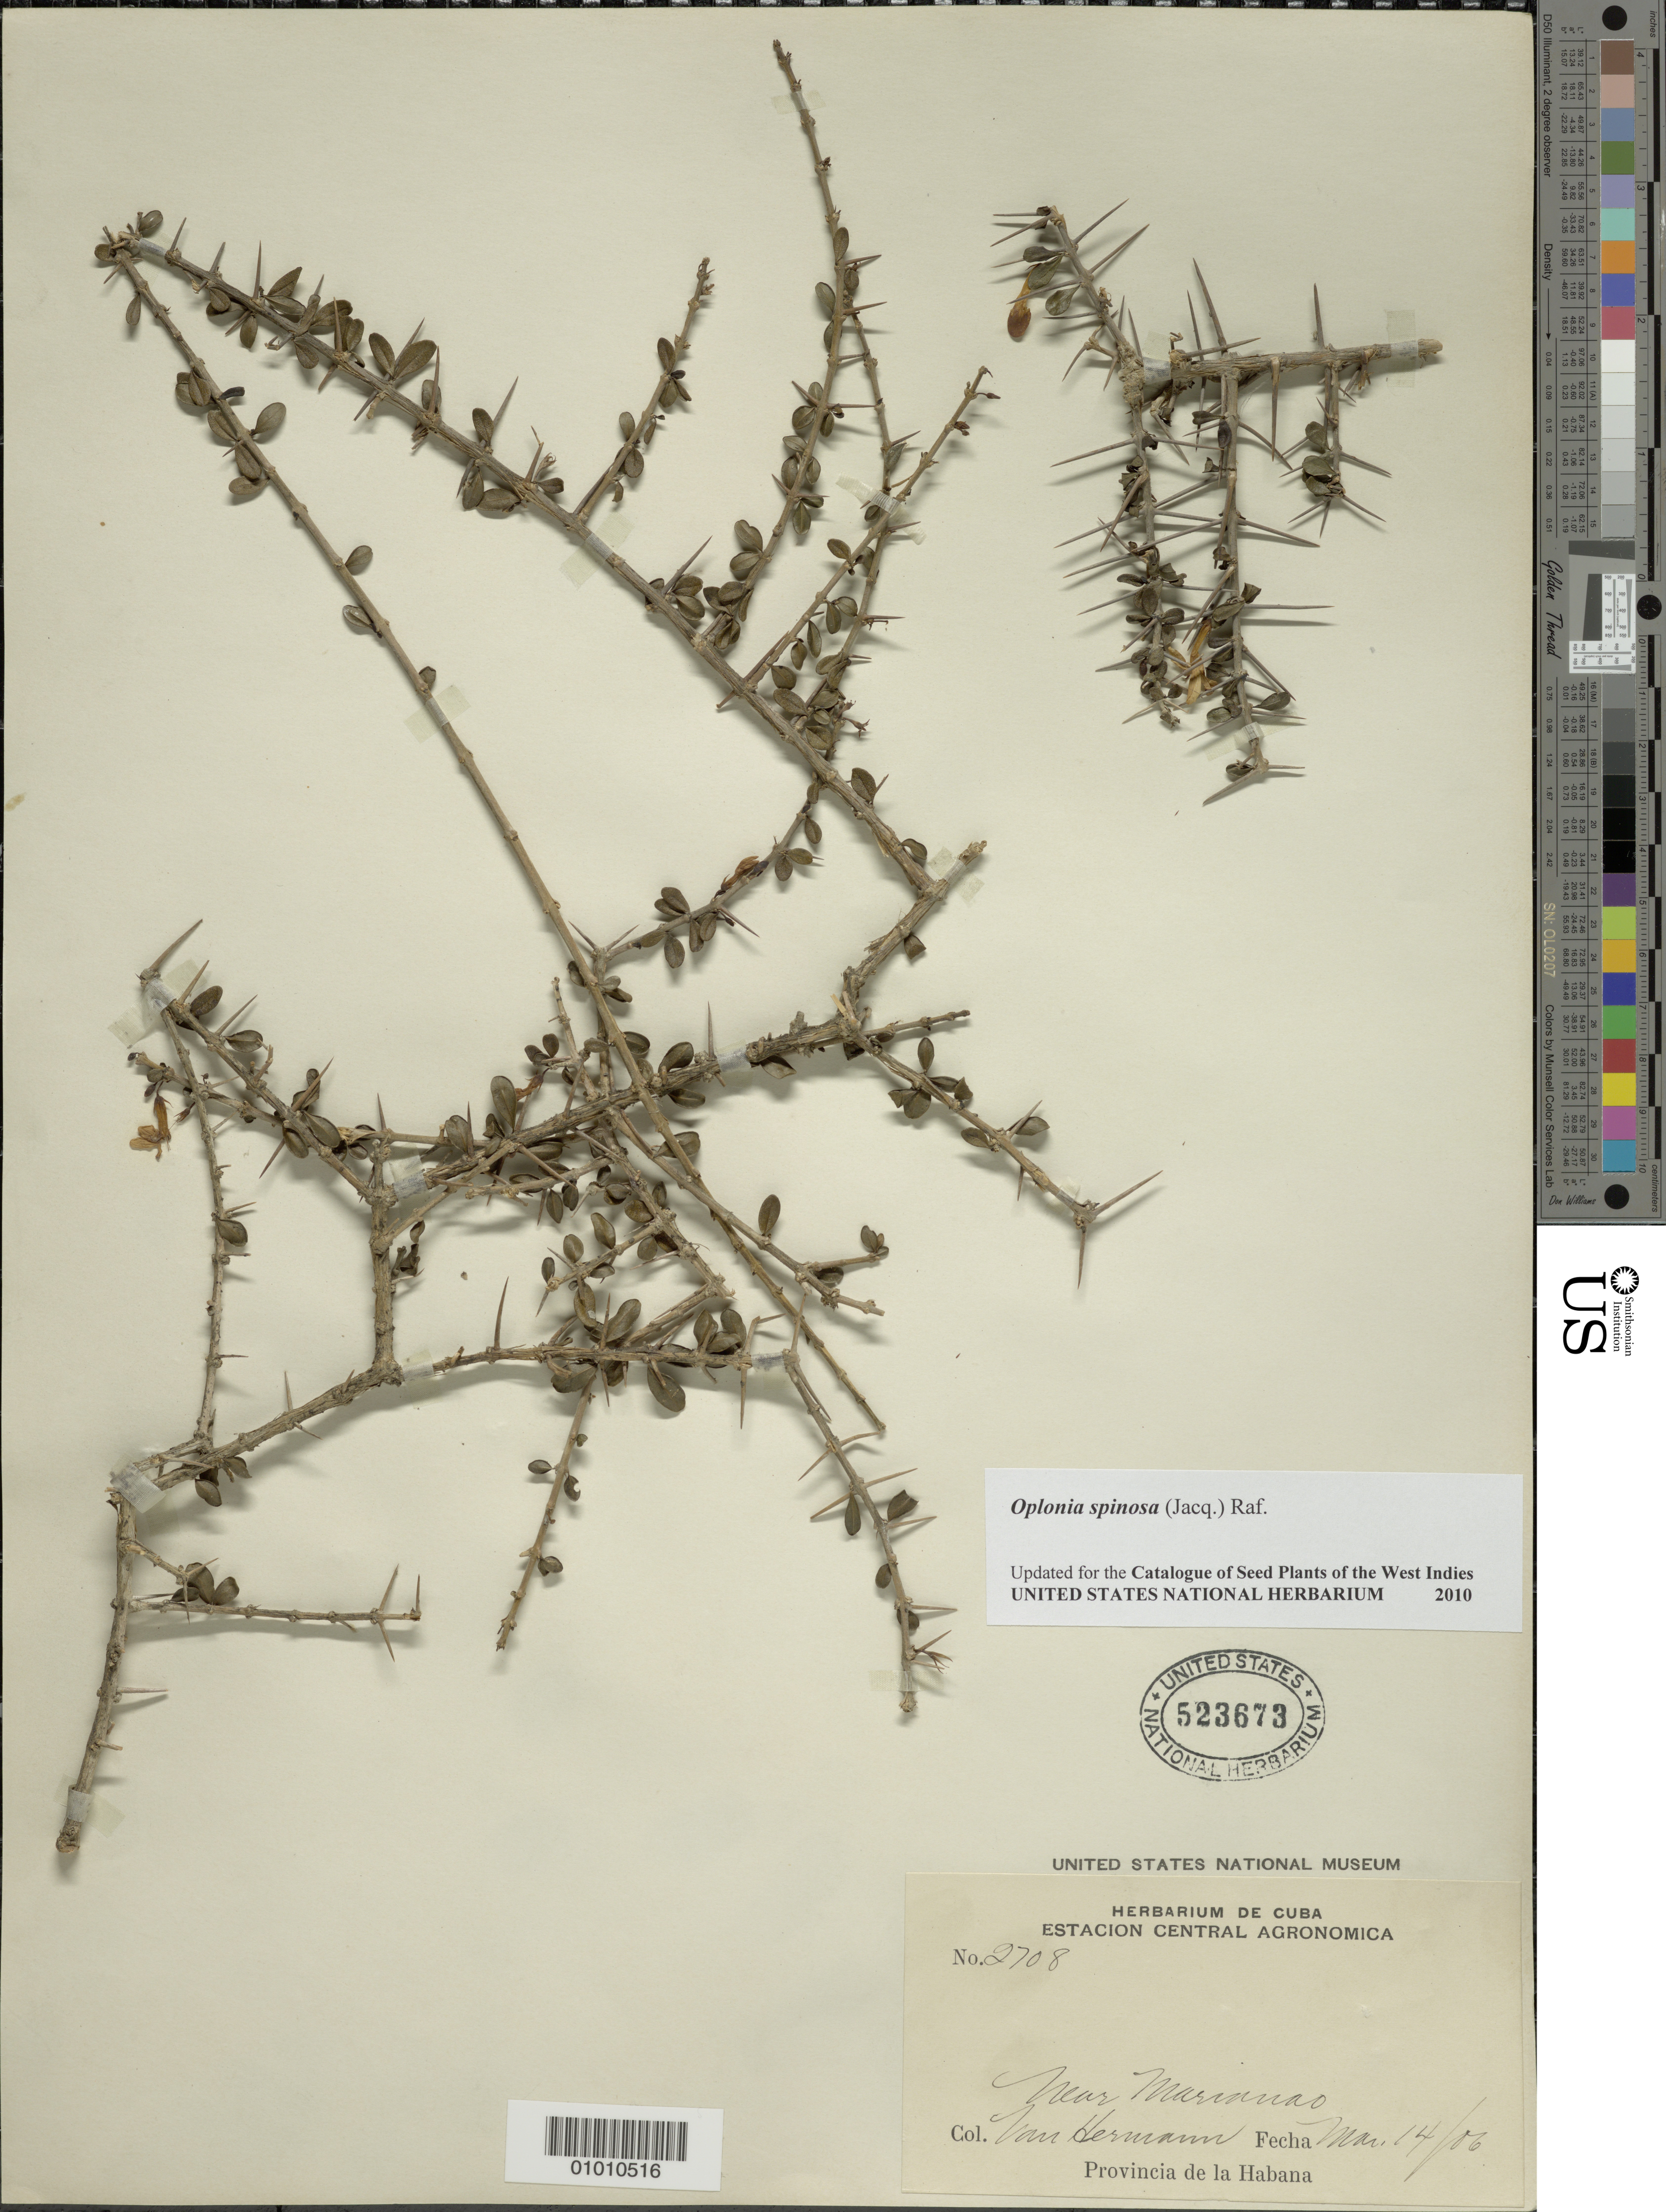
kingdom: Plantae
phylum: Tracheophyta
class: Magnoliopsida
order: Lamiales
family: Acanthaceae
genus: Oplonia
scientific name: Oplonia spinosa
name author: Raf.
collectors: H. A. Van Hermann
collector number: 2708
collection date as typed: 14 Mar 1906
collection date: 1906-03-14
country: Cuba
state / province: La Habana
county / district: Municipio Playa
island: Cuba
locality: Near Marianao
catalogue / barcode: US 523673